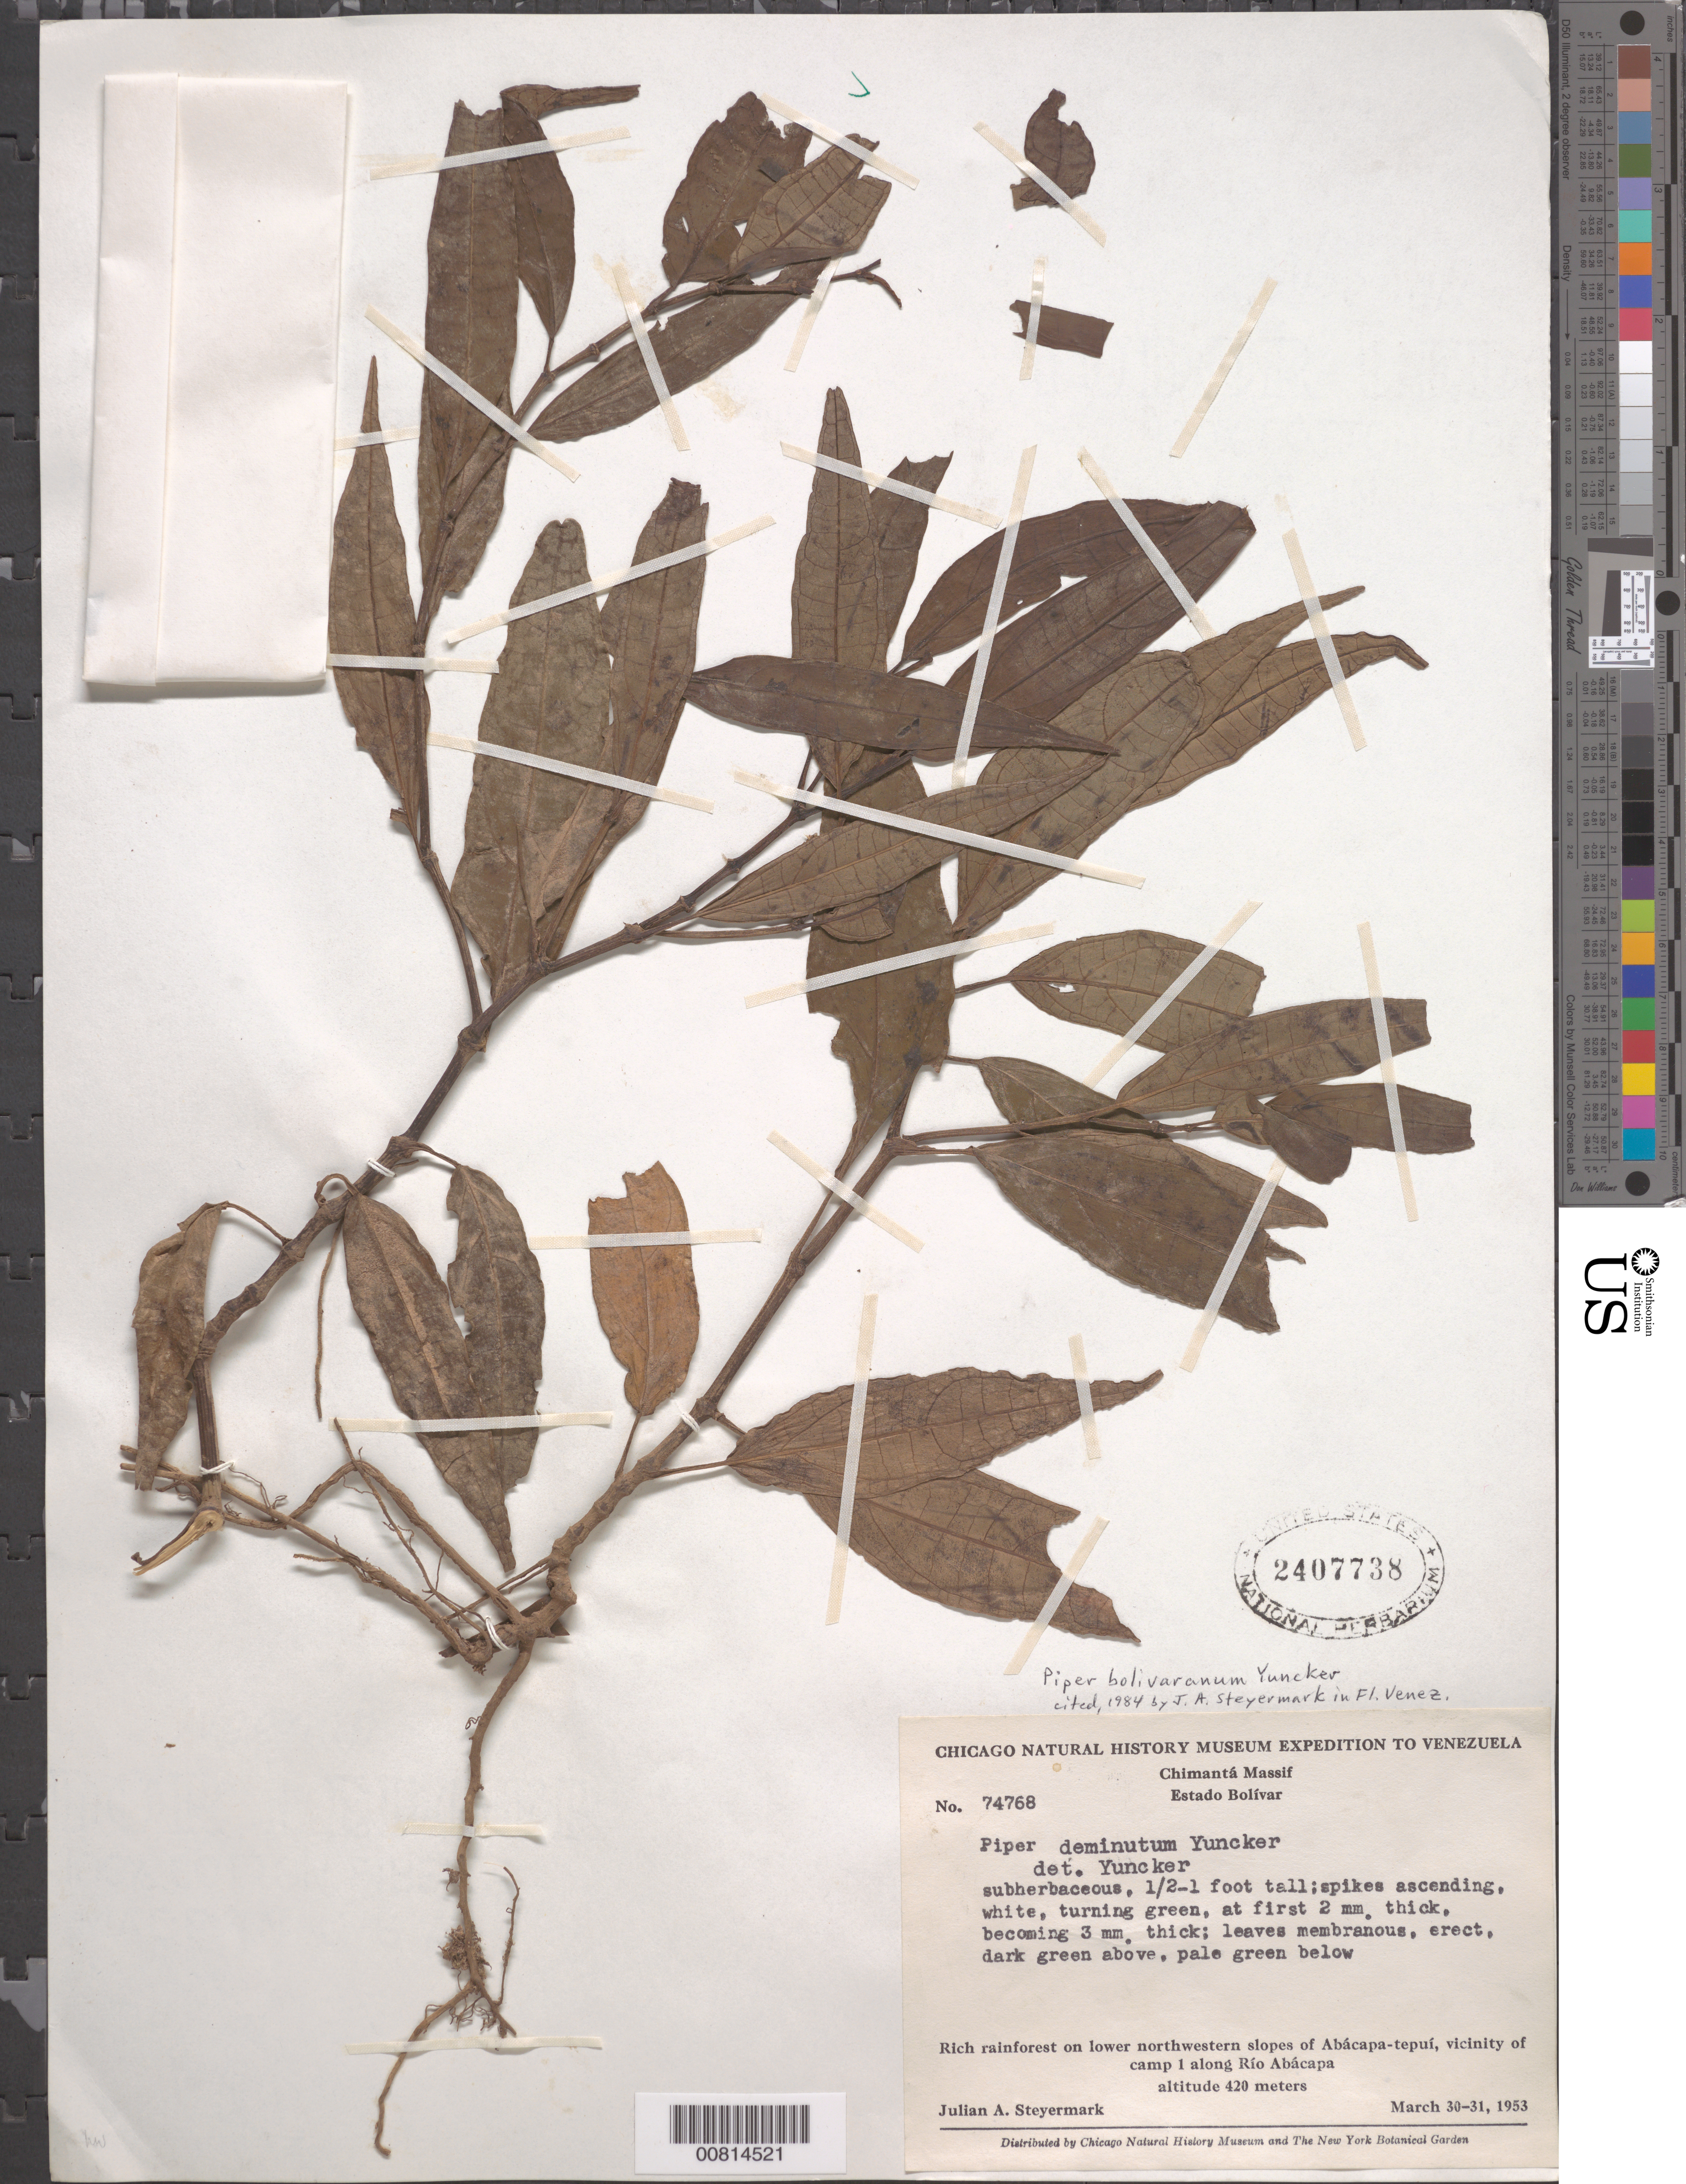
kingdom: Plantae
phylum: Tracheophyta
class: Magnoliopsida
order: Piperales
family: Piperaceae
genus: Piper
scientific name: Piper bolivaranum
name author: Yunck.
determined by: Steyermark, Julian A., (VEN)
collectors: J. Steyermark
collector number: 74768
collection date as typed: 30-Mar-53 to 31-Mar-53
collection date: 1953-03-30/1953-03-31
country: Venezuela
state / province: Bolívar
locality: Chimantá Massif, lower NW-slopes of Abácapa-tepuí, vicinity of camp 1 along Río Abácapa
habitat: Rich rainforest on lower NW slopes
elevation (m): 420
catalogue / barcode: US 2407738